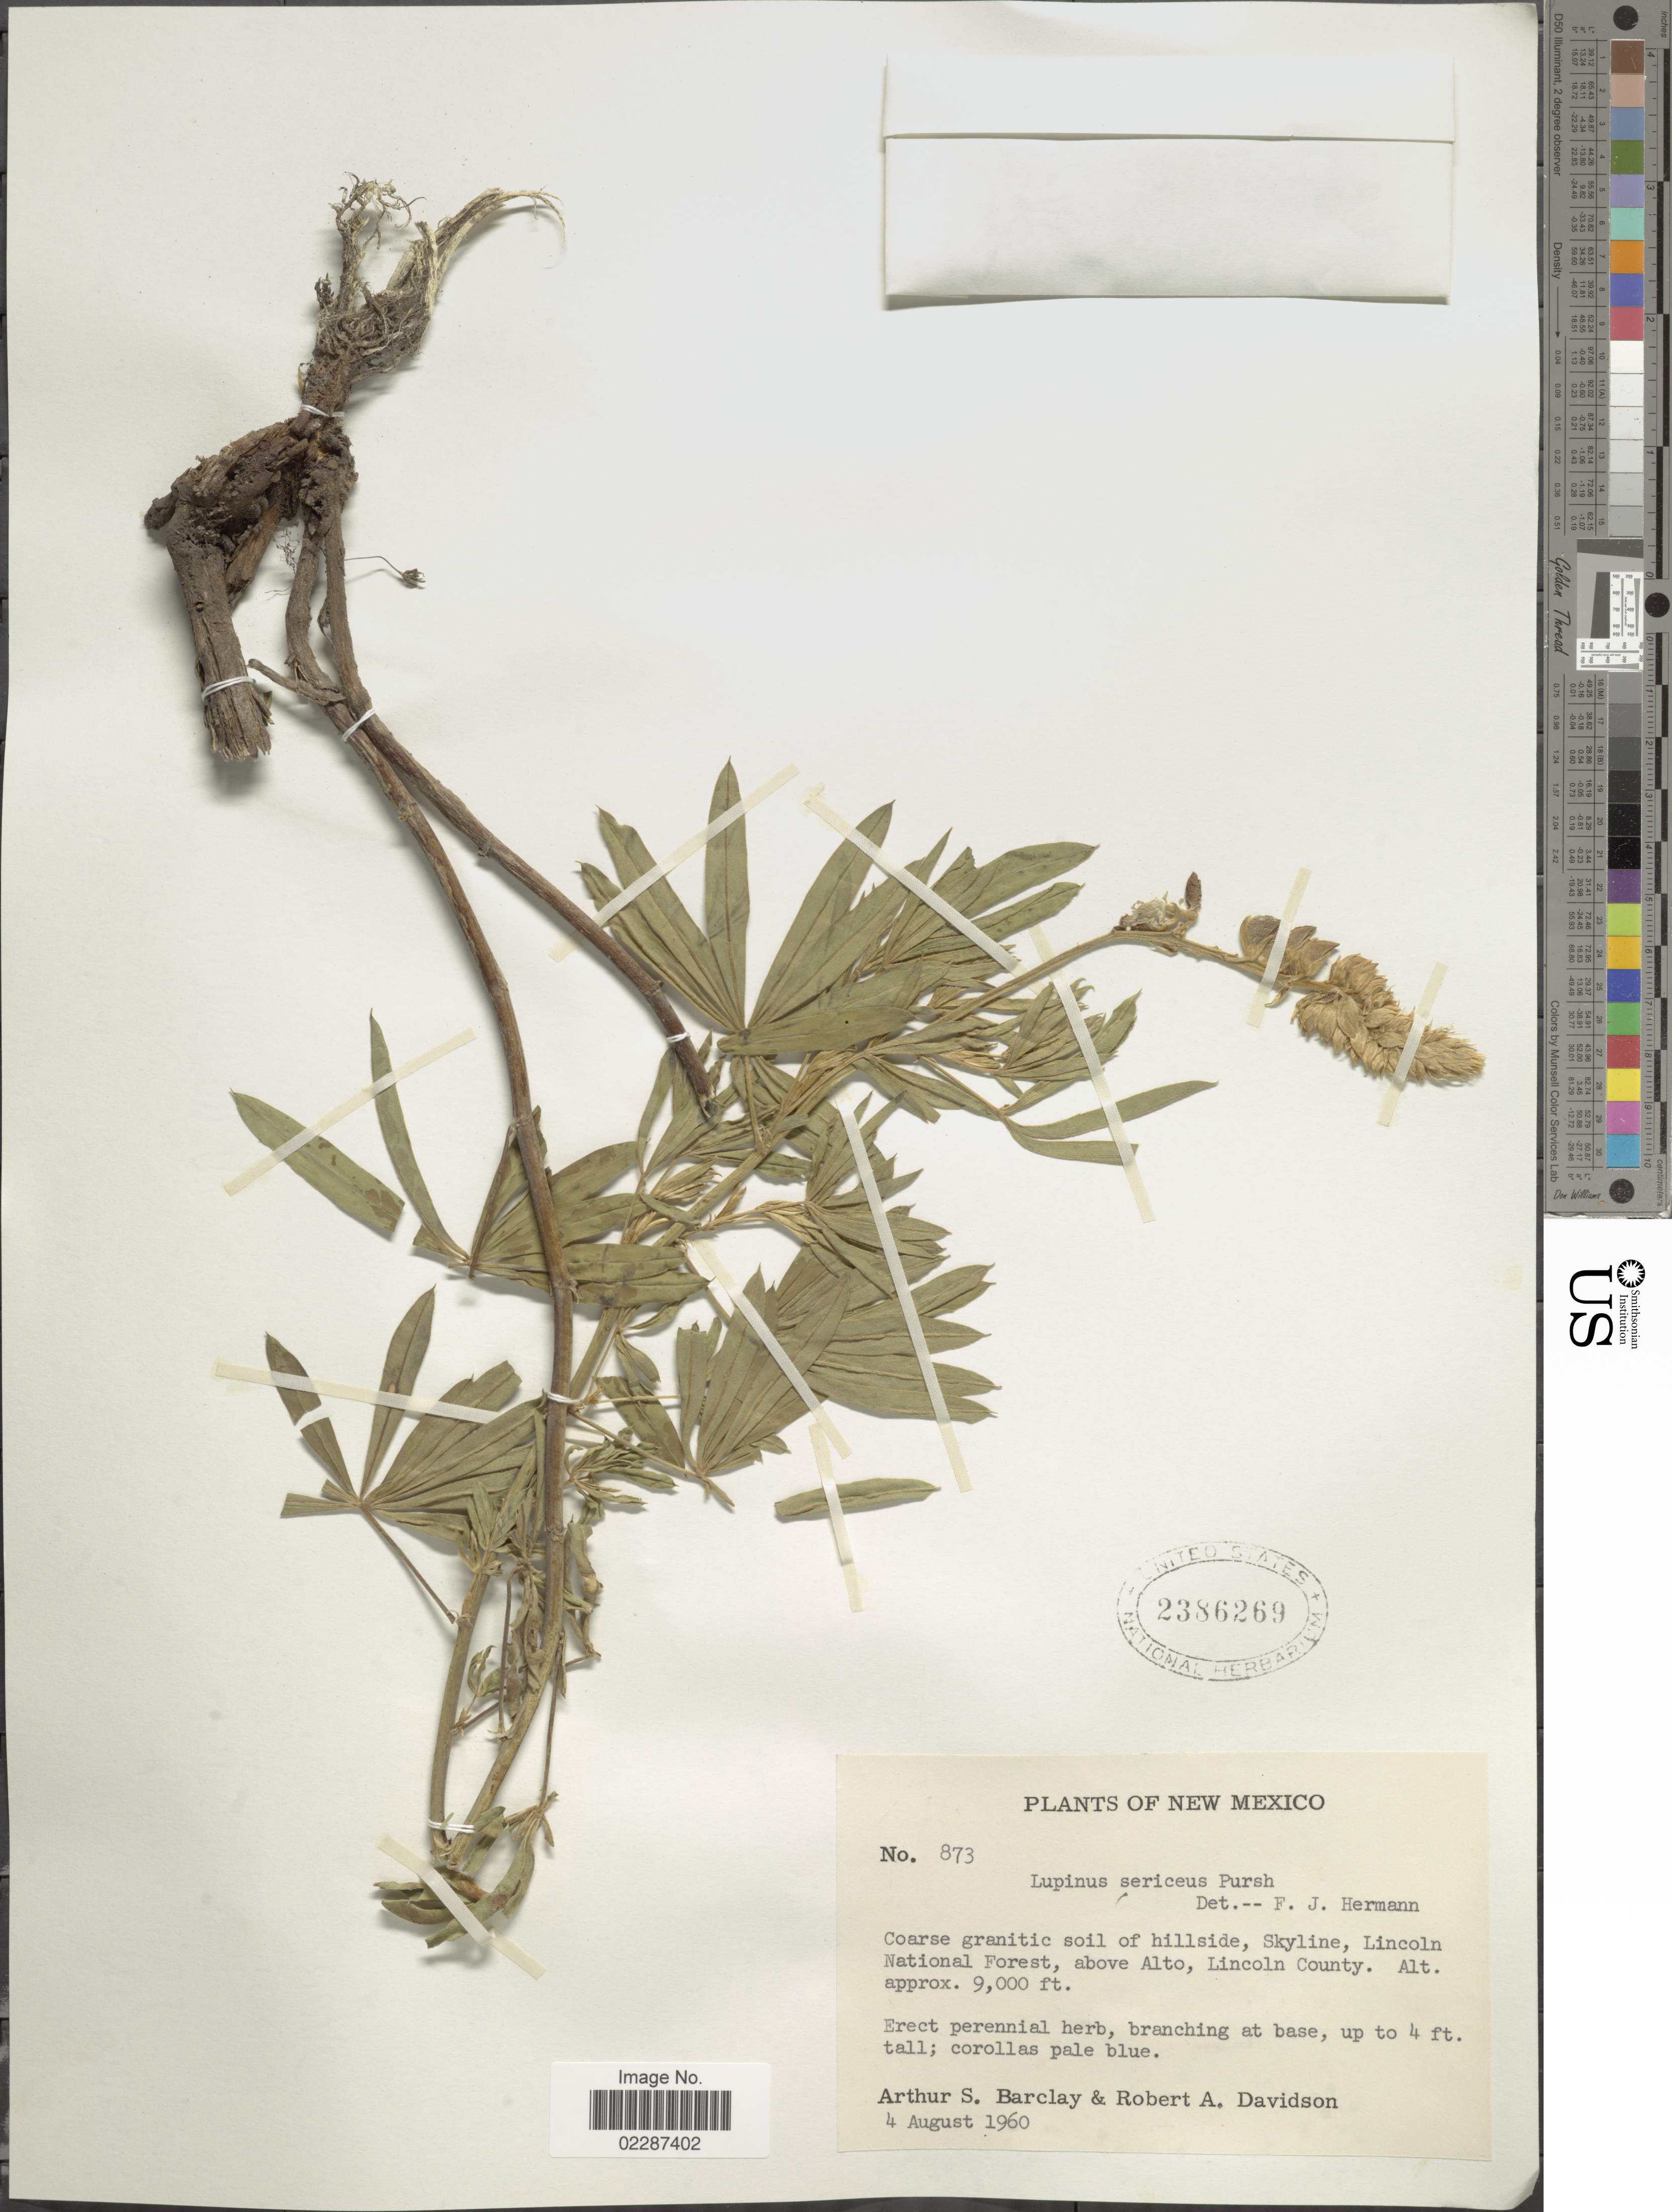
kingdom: Plantae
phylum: Tracheophyta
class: Magnoliopsida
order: Fabales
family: Fabaceae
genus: Lupinus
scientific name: Lupinus sericeus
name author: Pursh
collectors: A. S. Barclay & R. A. Davidson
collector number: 873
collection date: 1960-08-04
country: United States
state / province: New Mexico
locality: Skyline, Lincoln National Forest, above Alto, Lincoln County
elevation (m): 2743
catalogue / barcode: US 2386269